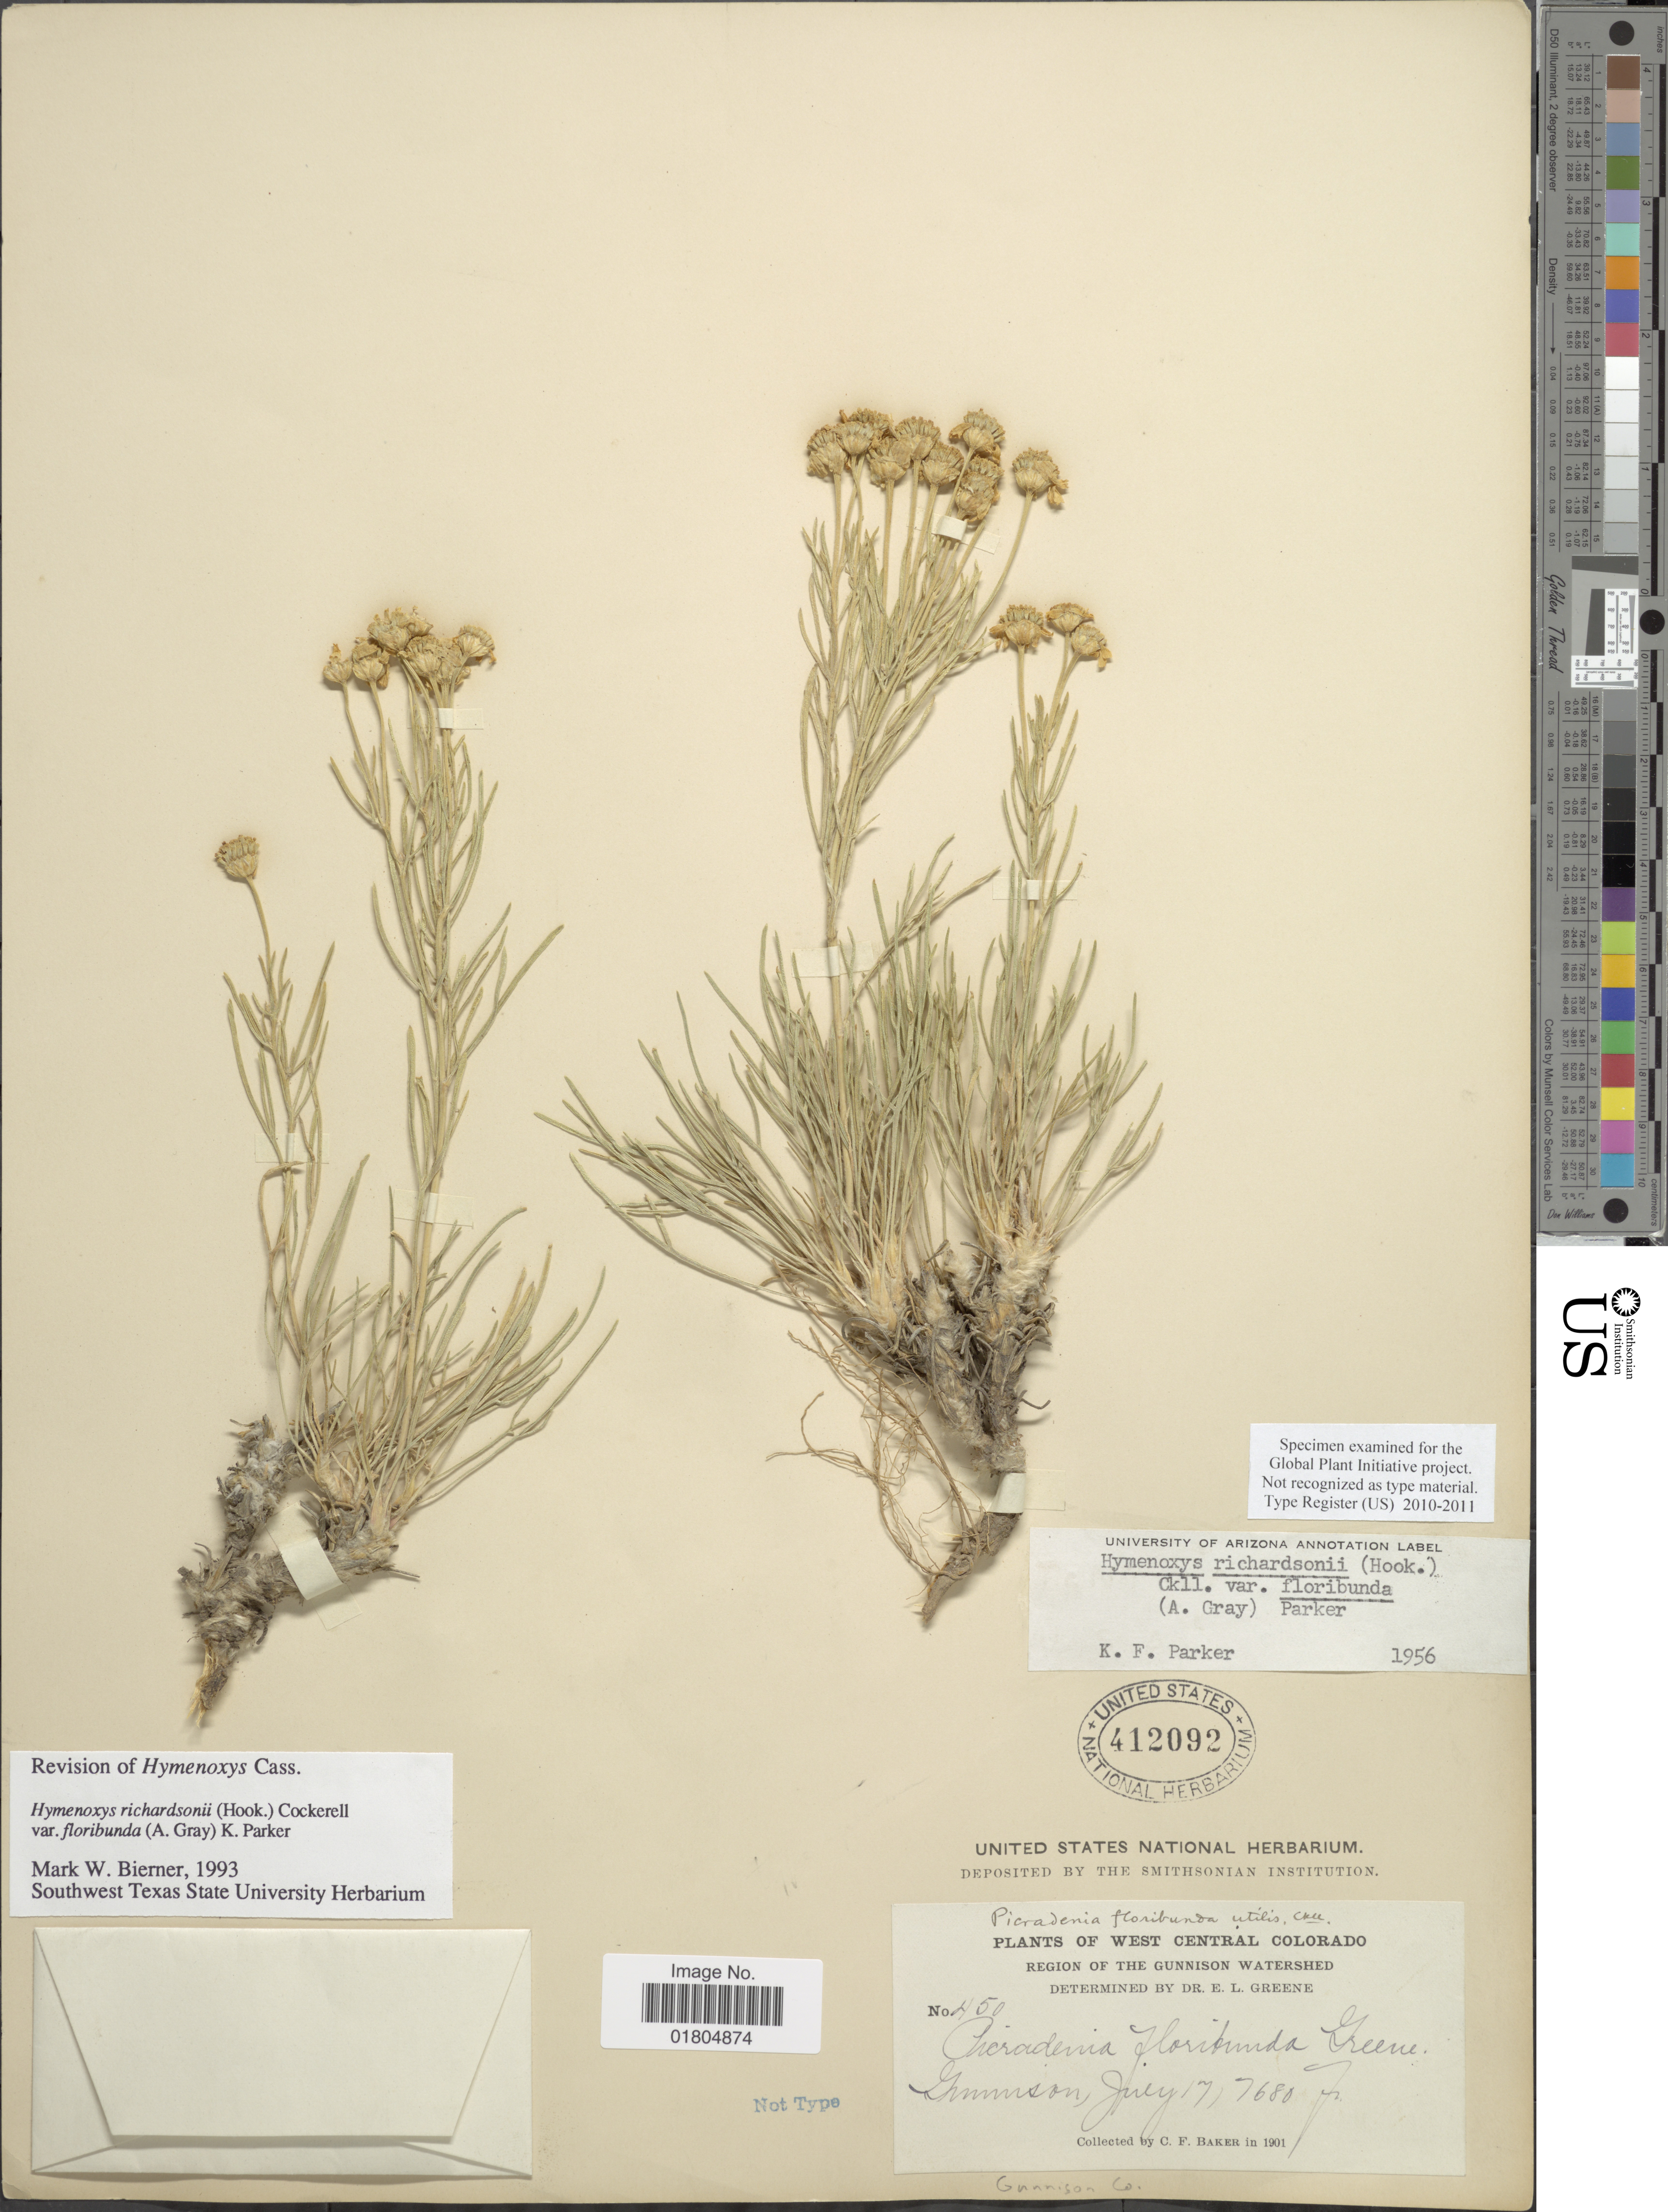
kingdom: Plantae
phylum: Tracheophyta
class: Magnoliopsida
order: Asterales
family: Asteraceae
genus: Hymenoxys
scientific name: Hymenoxys richardsonii var. richardsonii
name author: (Hook.) Cockerell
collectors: C. F. Baker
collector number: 450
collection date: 1901-07-17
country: United States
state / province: Colorado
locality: West Central Colorado. Region of the Gunnison Watershed. Gunnison. Gunnison Co.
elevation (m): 2341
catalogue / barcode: US 412092